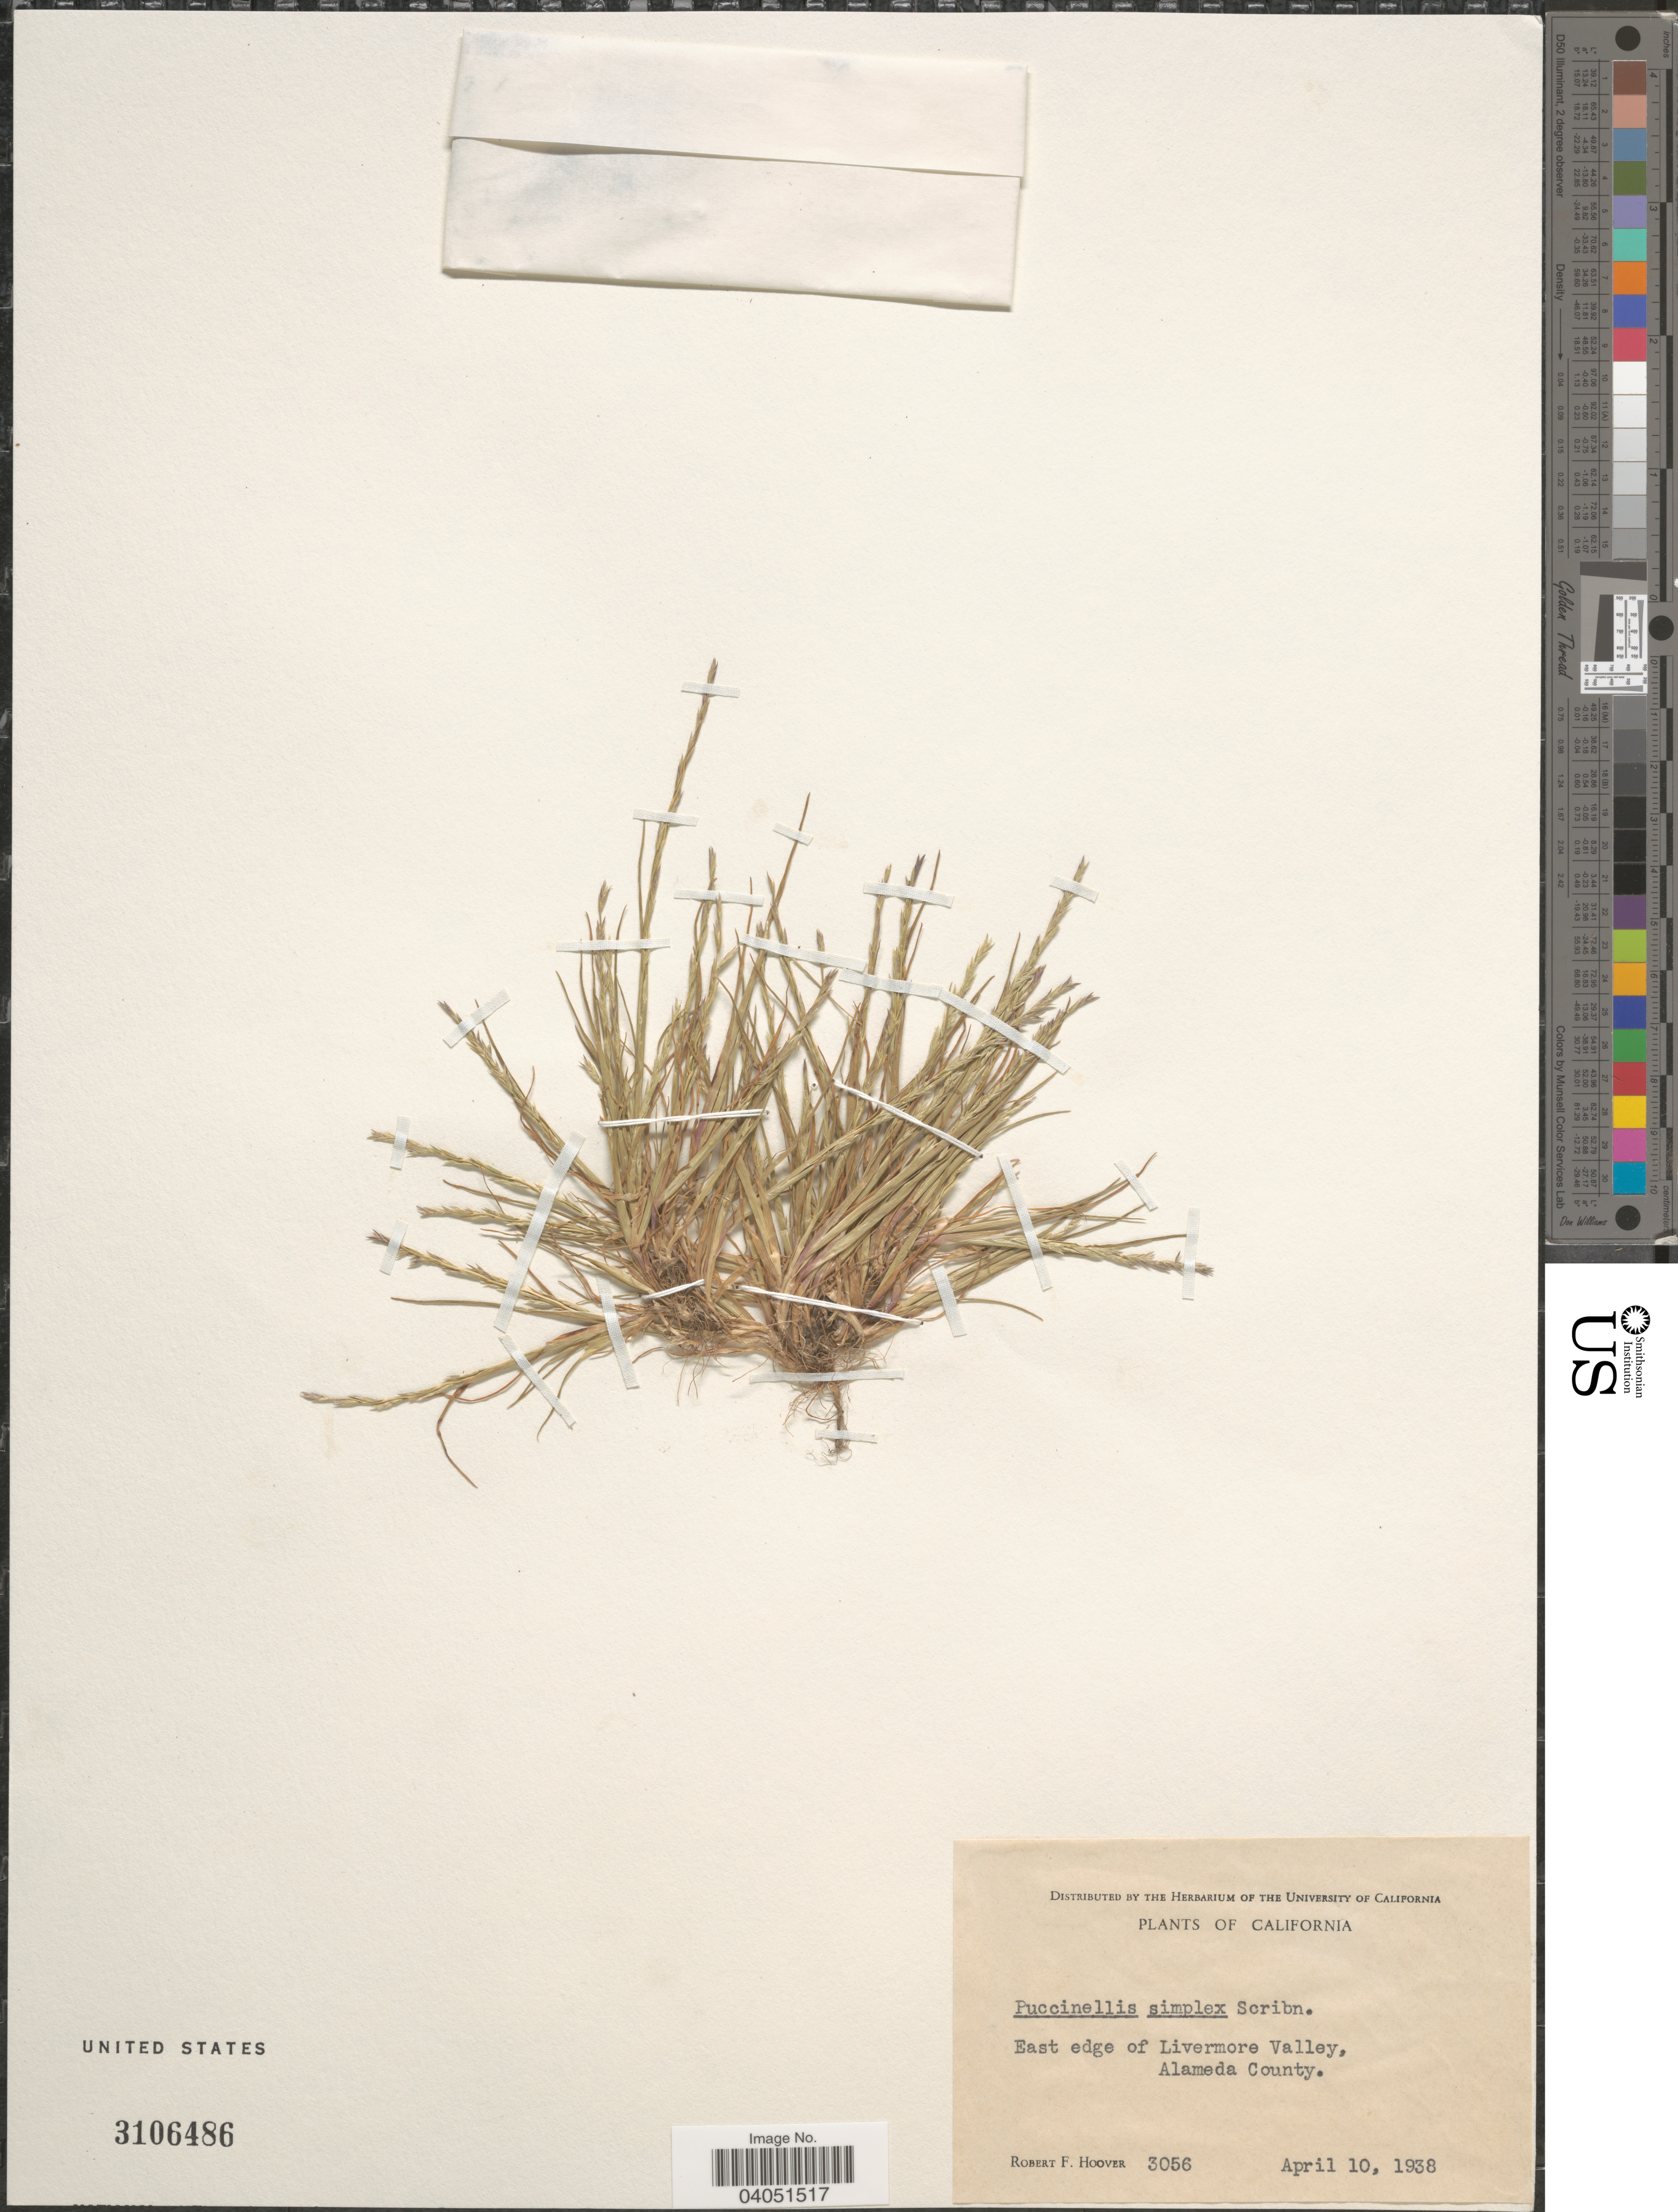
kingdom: Plantae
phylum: Tracheophyta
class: Liliopsida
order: Poales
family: Poaceae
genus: Puccinellia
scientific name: Puccinellia simplex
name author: Scribn.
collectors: R. F. Hoover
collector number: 3056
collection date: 1938-04-10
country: United States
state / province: California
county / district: Alameda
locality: East edge of Livermore Valley, Alameda County.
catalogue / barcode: US 3106486